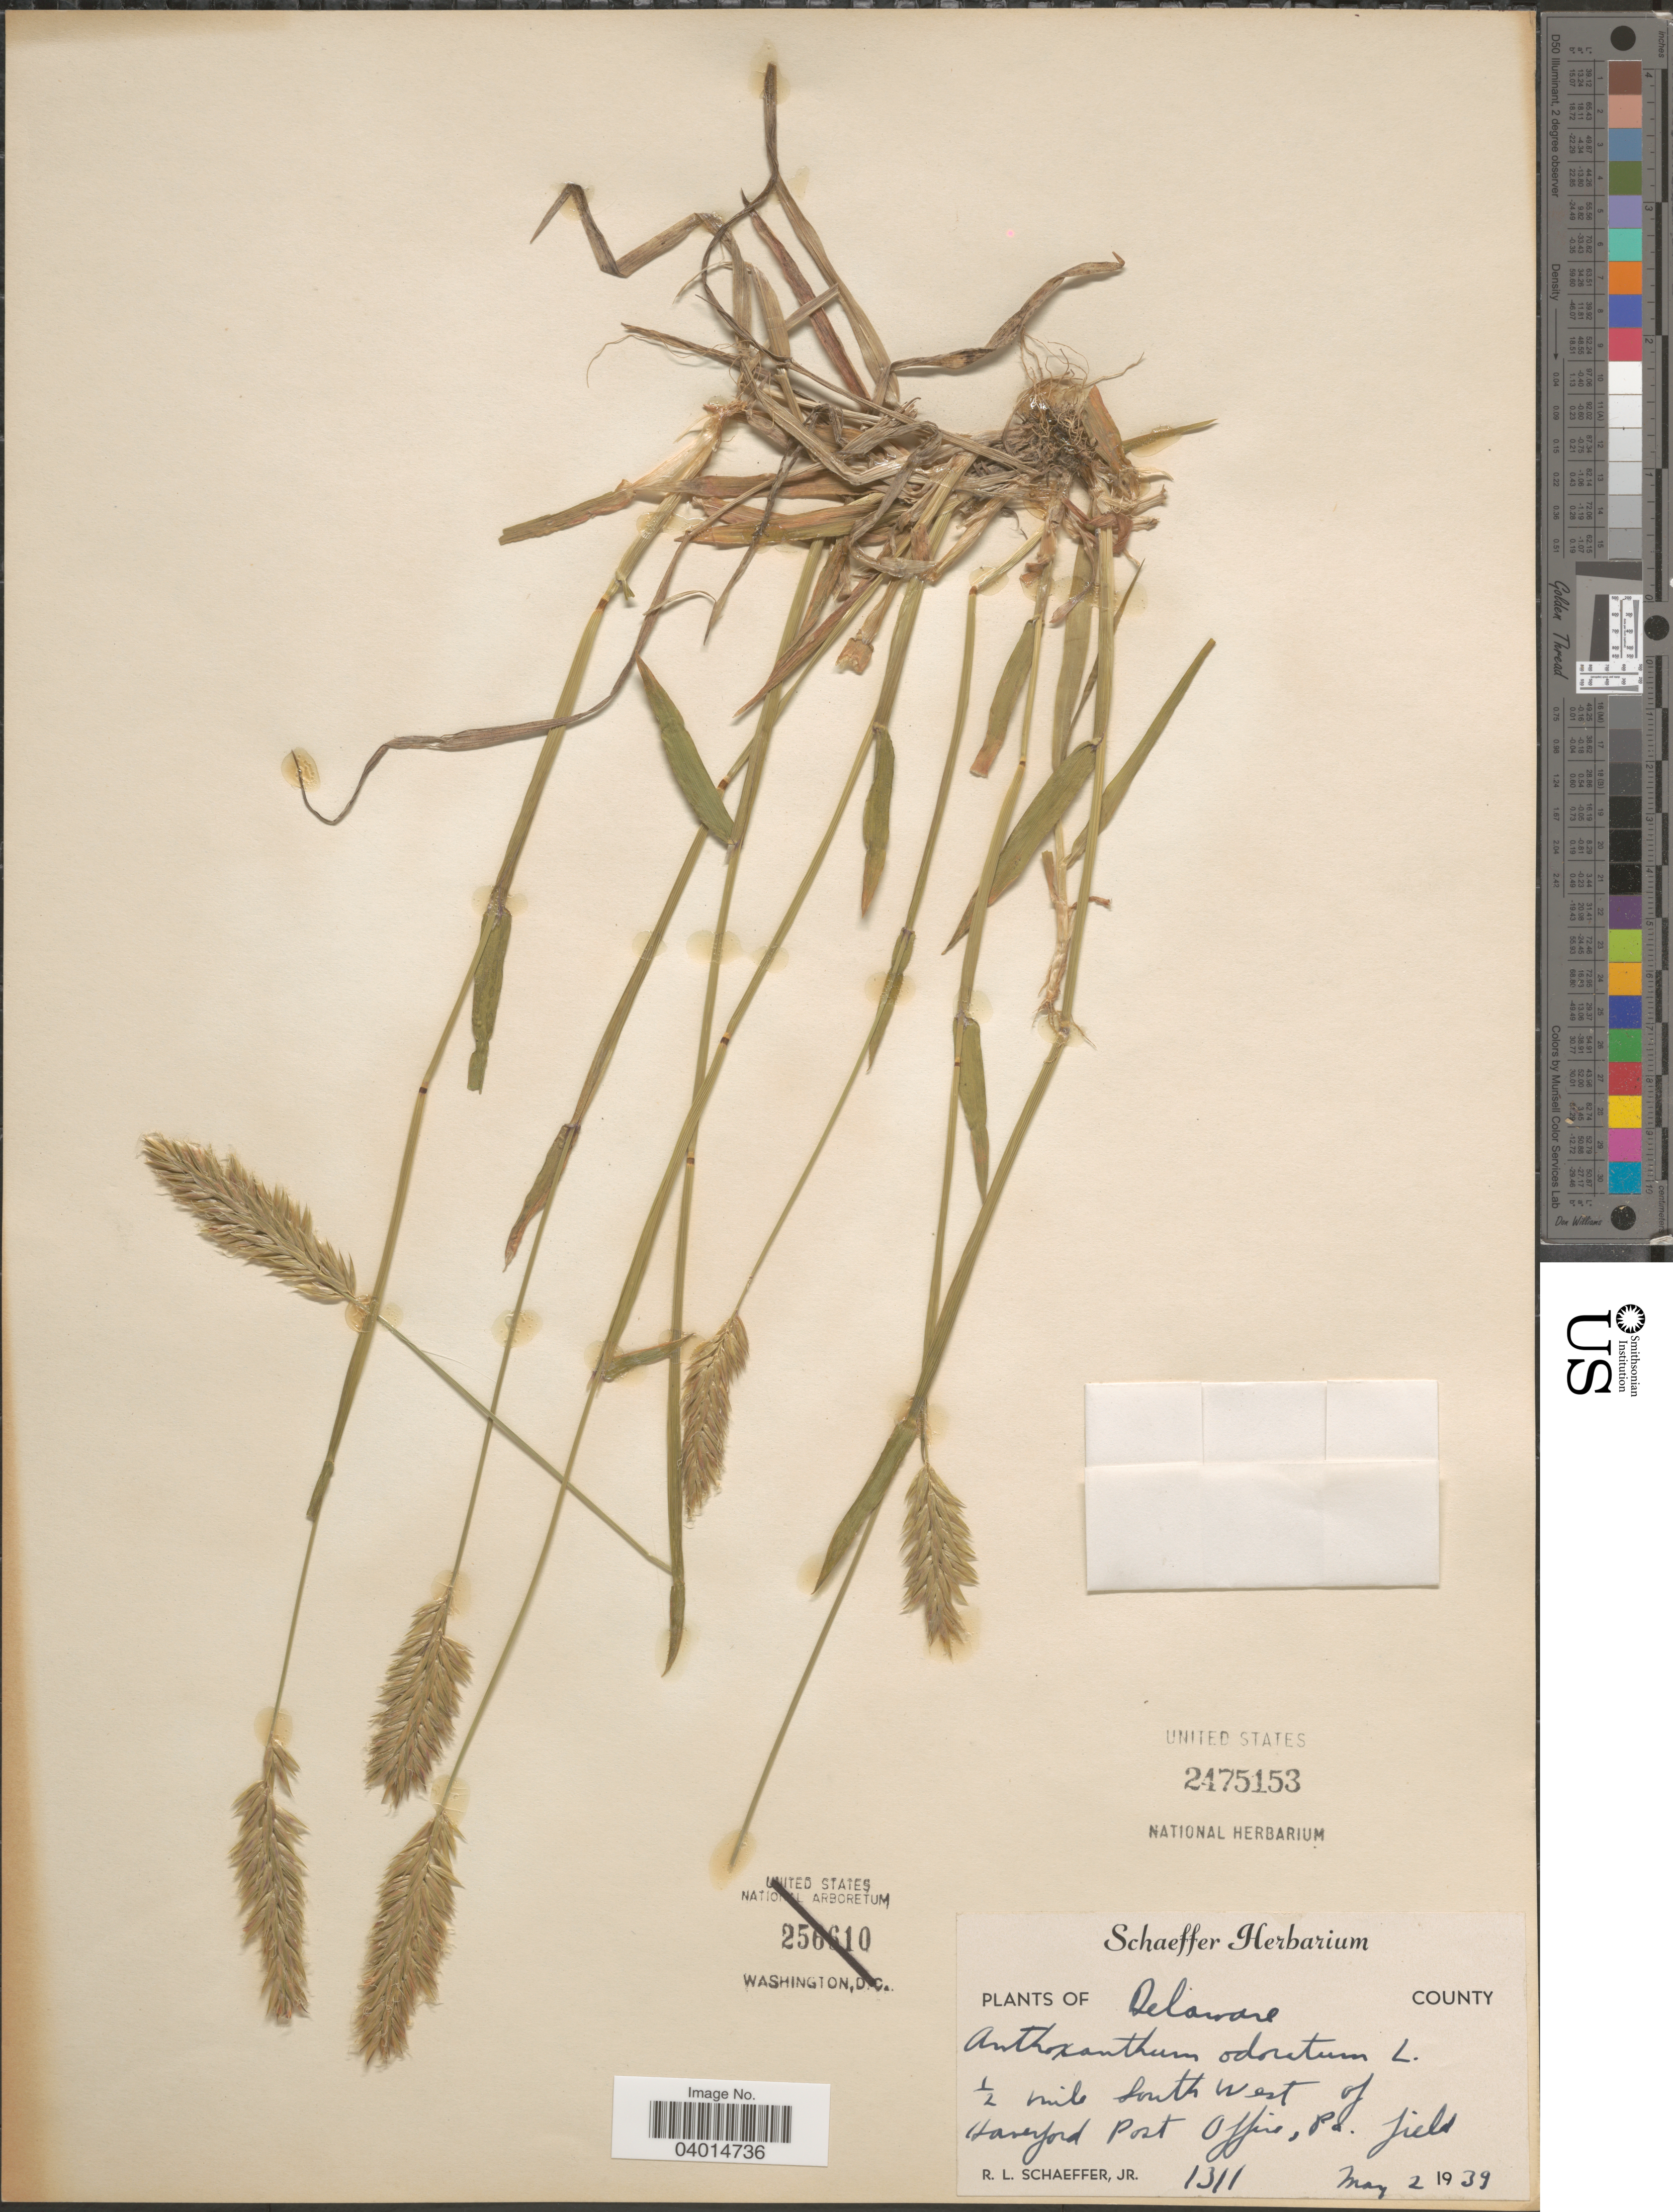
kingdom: Plantae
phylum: Tracheophyta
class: Liliopsida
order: Poales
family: Poaceae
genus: Anthoxanthum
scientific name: Anthoxanthum odoratum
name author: L.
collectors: R. L. Schaeffer Jr.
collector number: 1311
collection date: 1939-05-02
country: United States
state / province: Pennsylvania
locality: Delaware County. ½ mile south west of Haverford Post Office, Pa. Field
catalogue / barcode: US 2475153